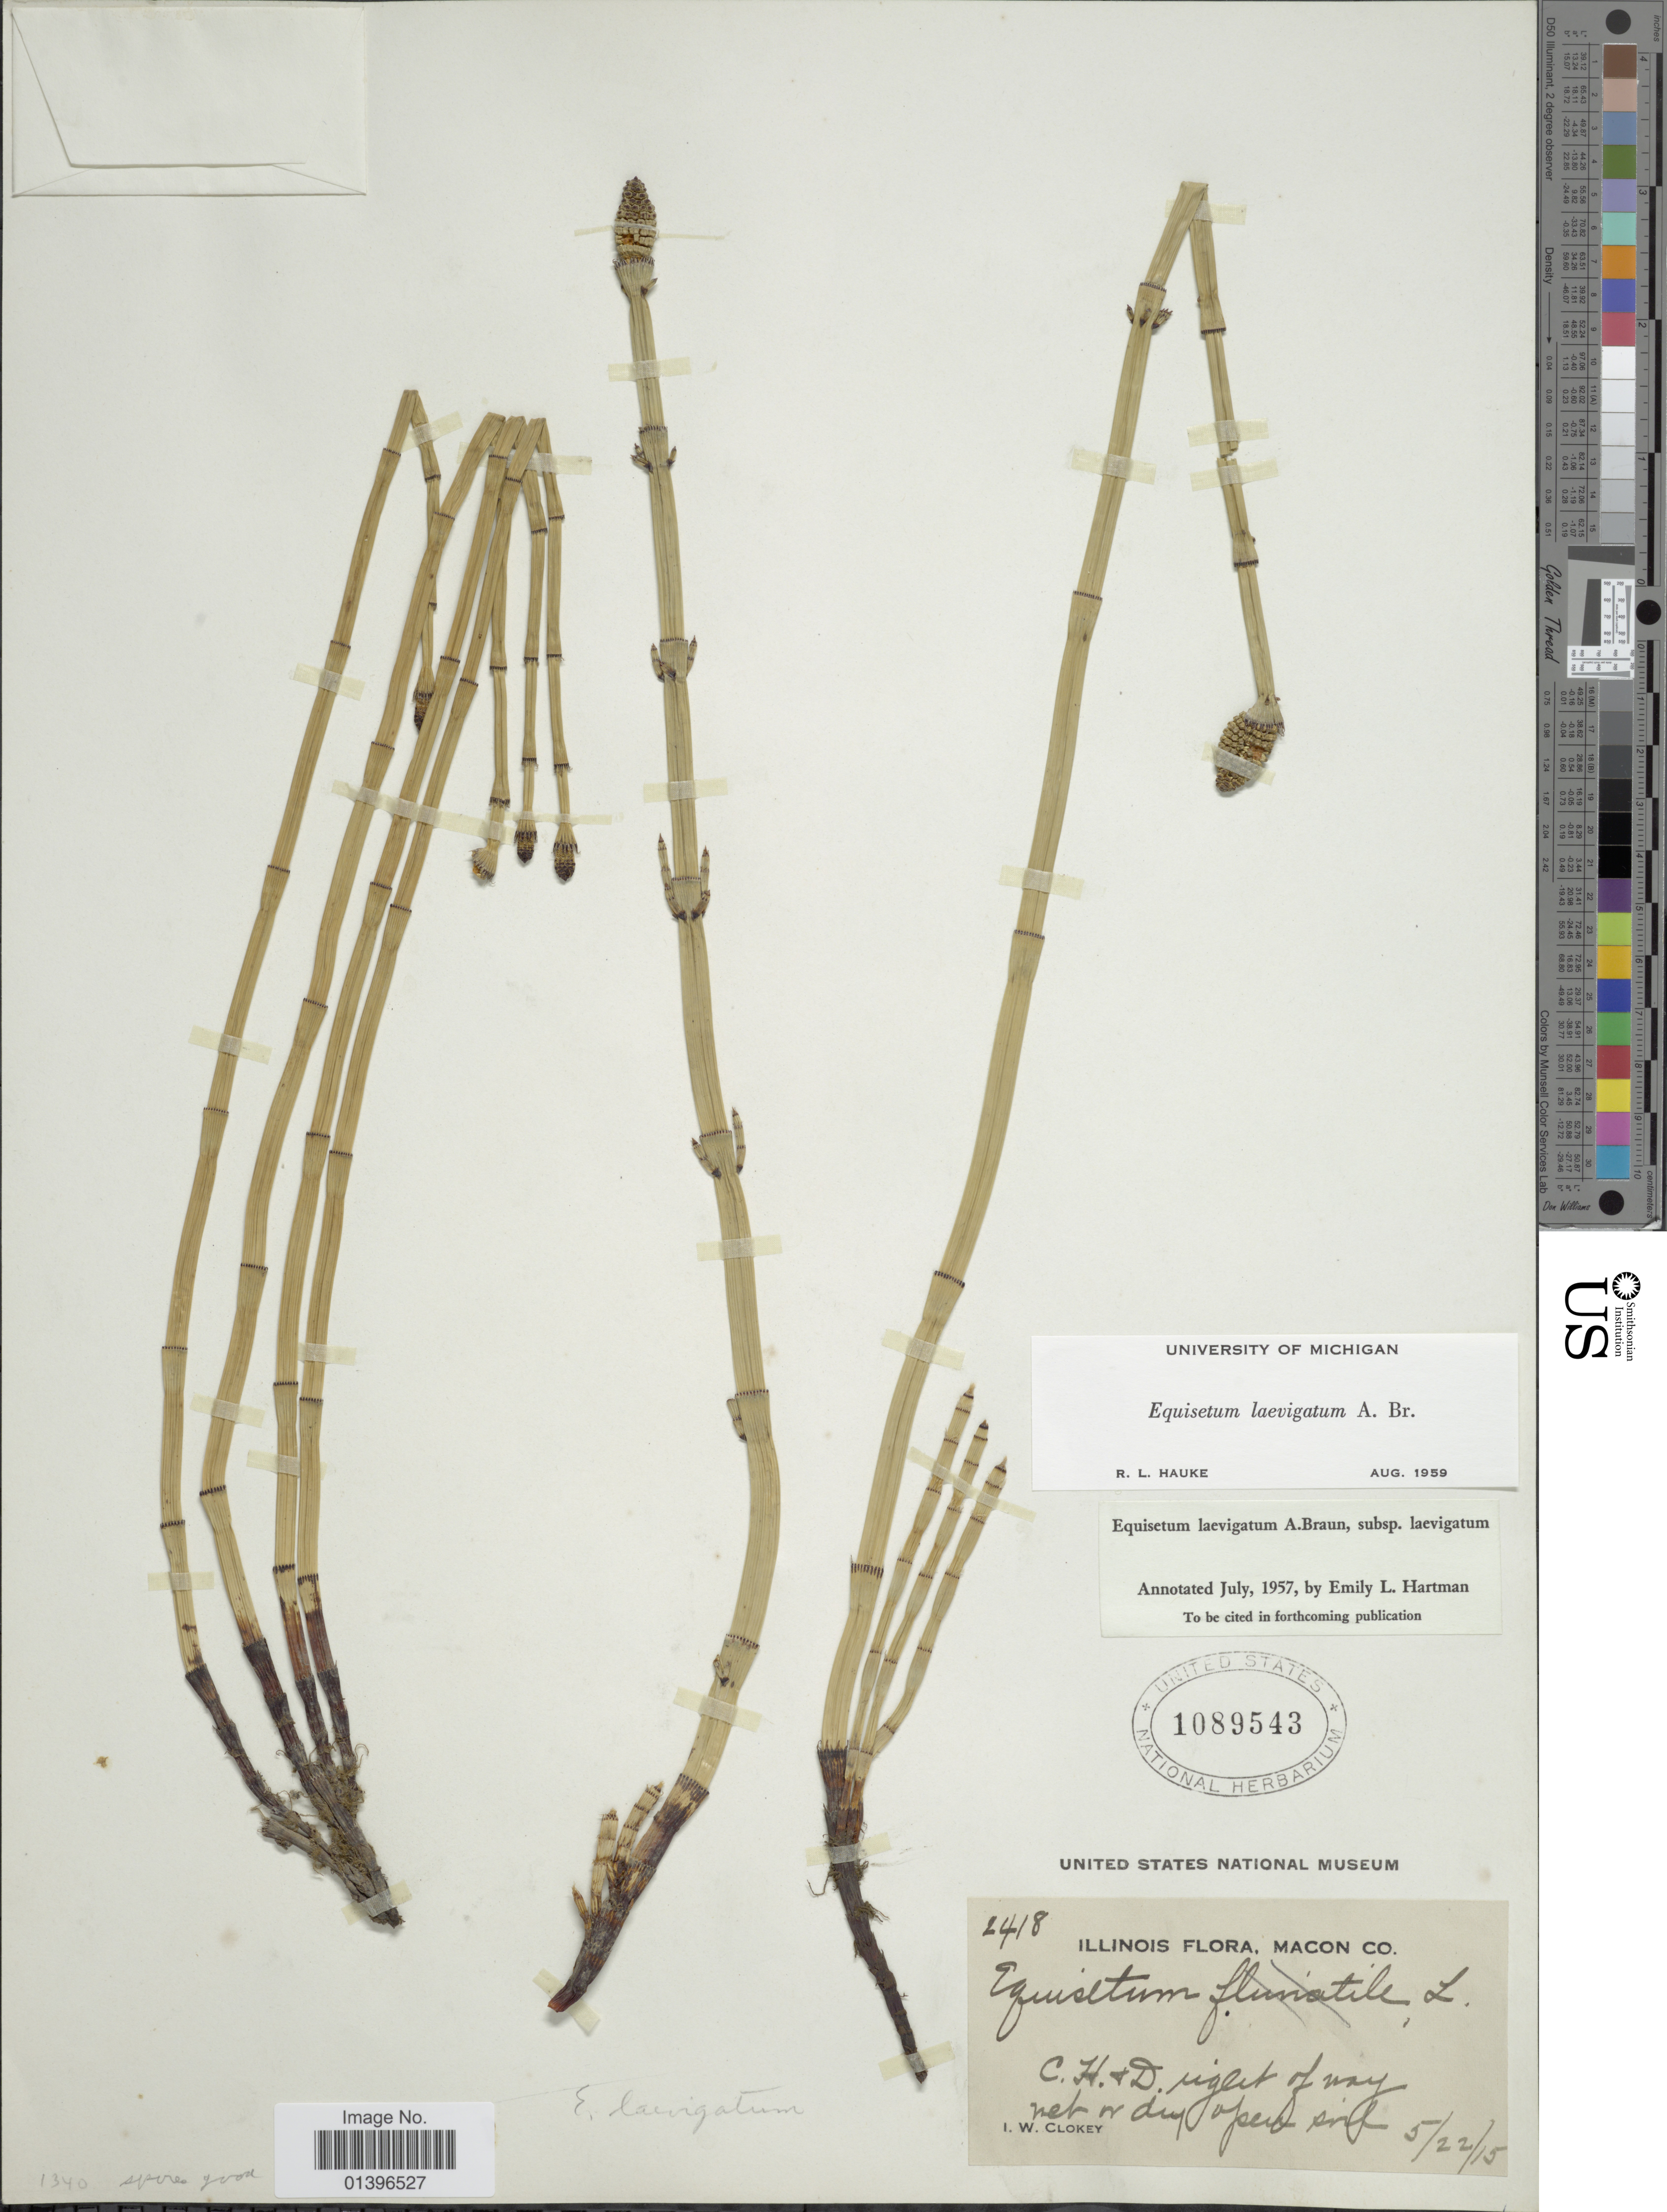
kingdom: Plantae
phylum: Tracheophyta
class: Polypodiopsida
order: Equisetales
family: Equisetaceae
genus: Equisetum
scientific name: Equisetum laevigatum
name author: A. Braun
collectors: I. W. Clokey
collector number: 2418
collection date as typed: Transcribed d/m/y: 22/5/15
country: United States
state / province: Illinois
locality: Macon Co.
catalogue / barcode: US 1089543